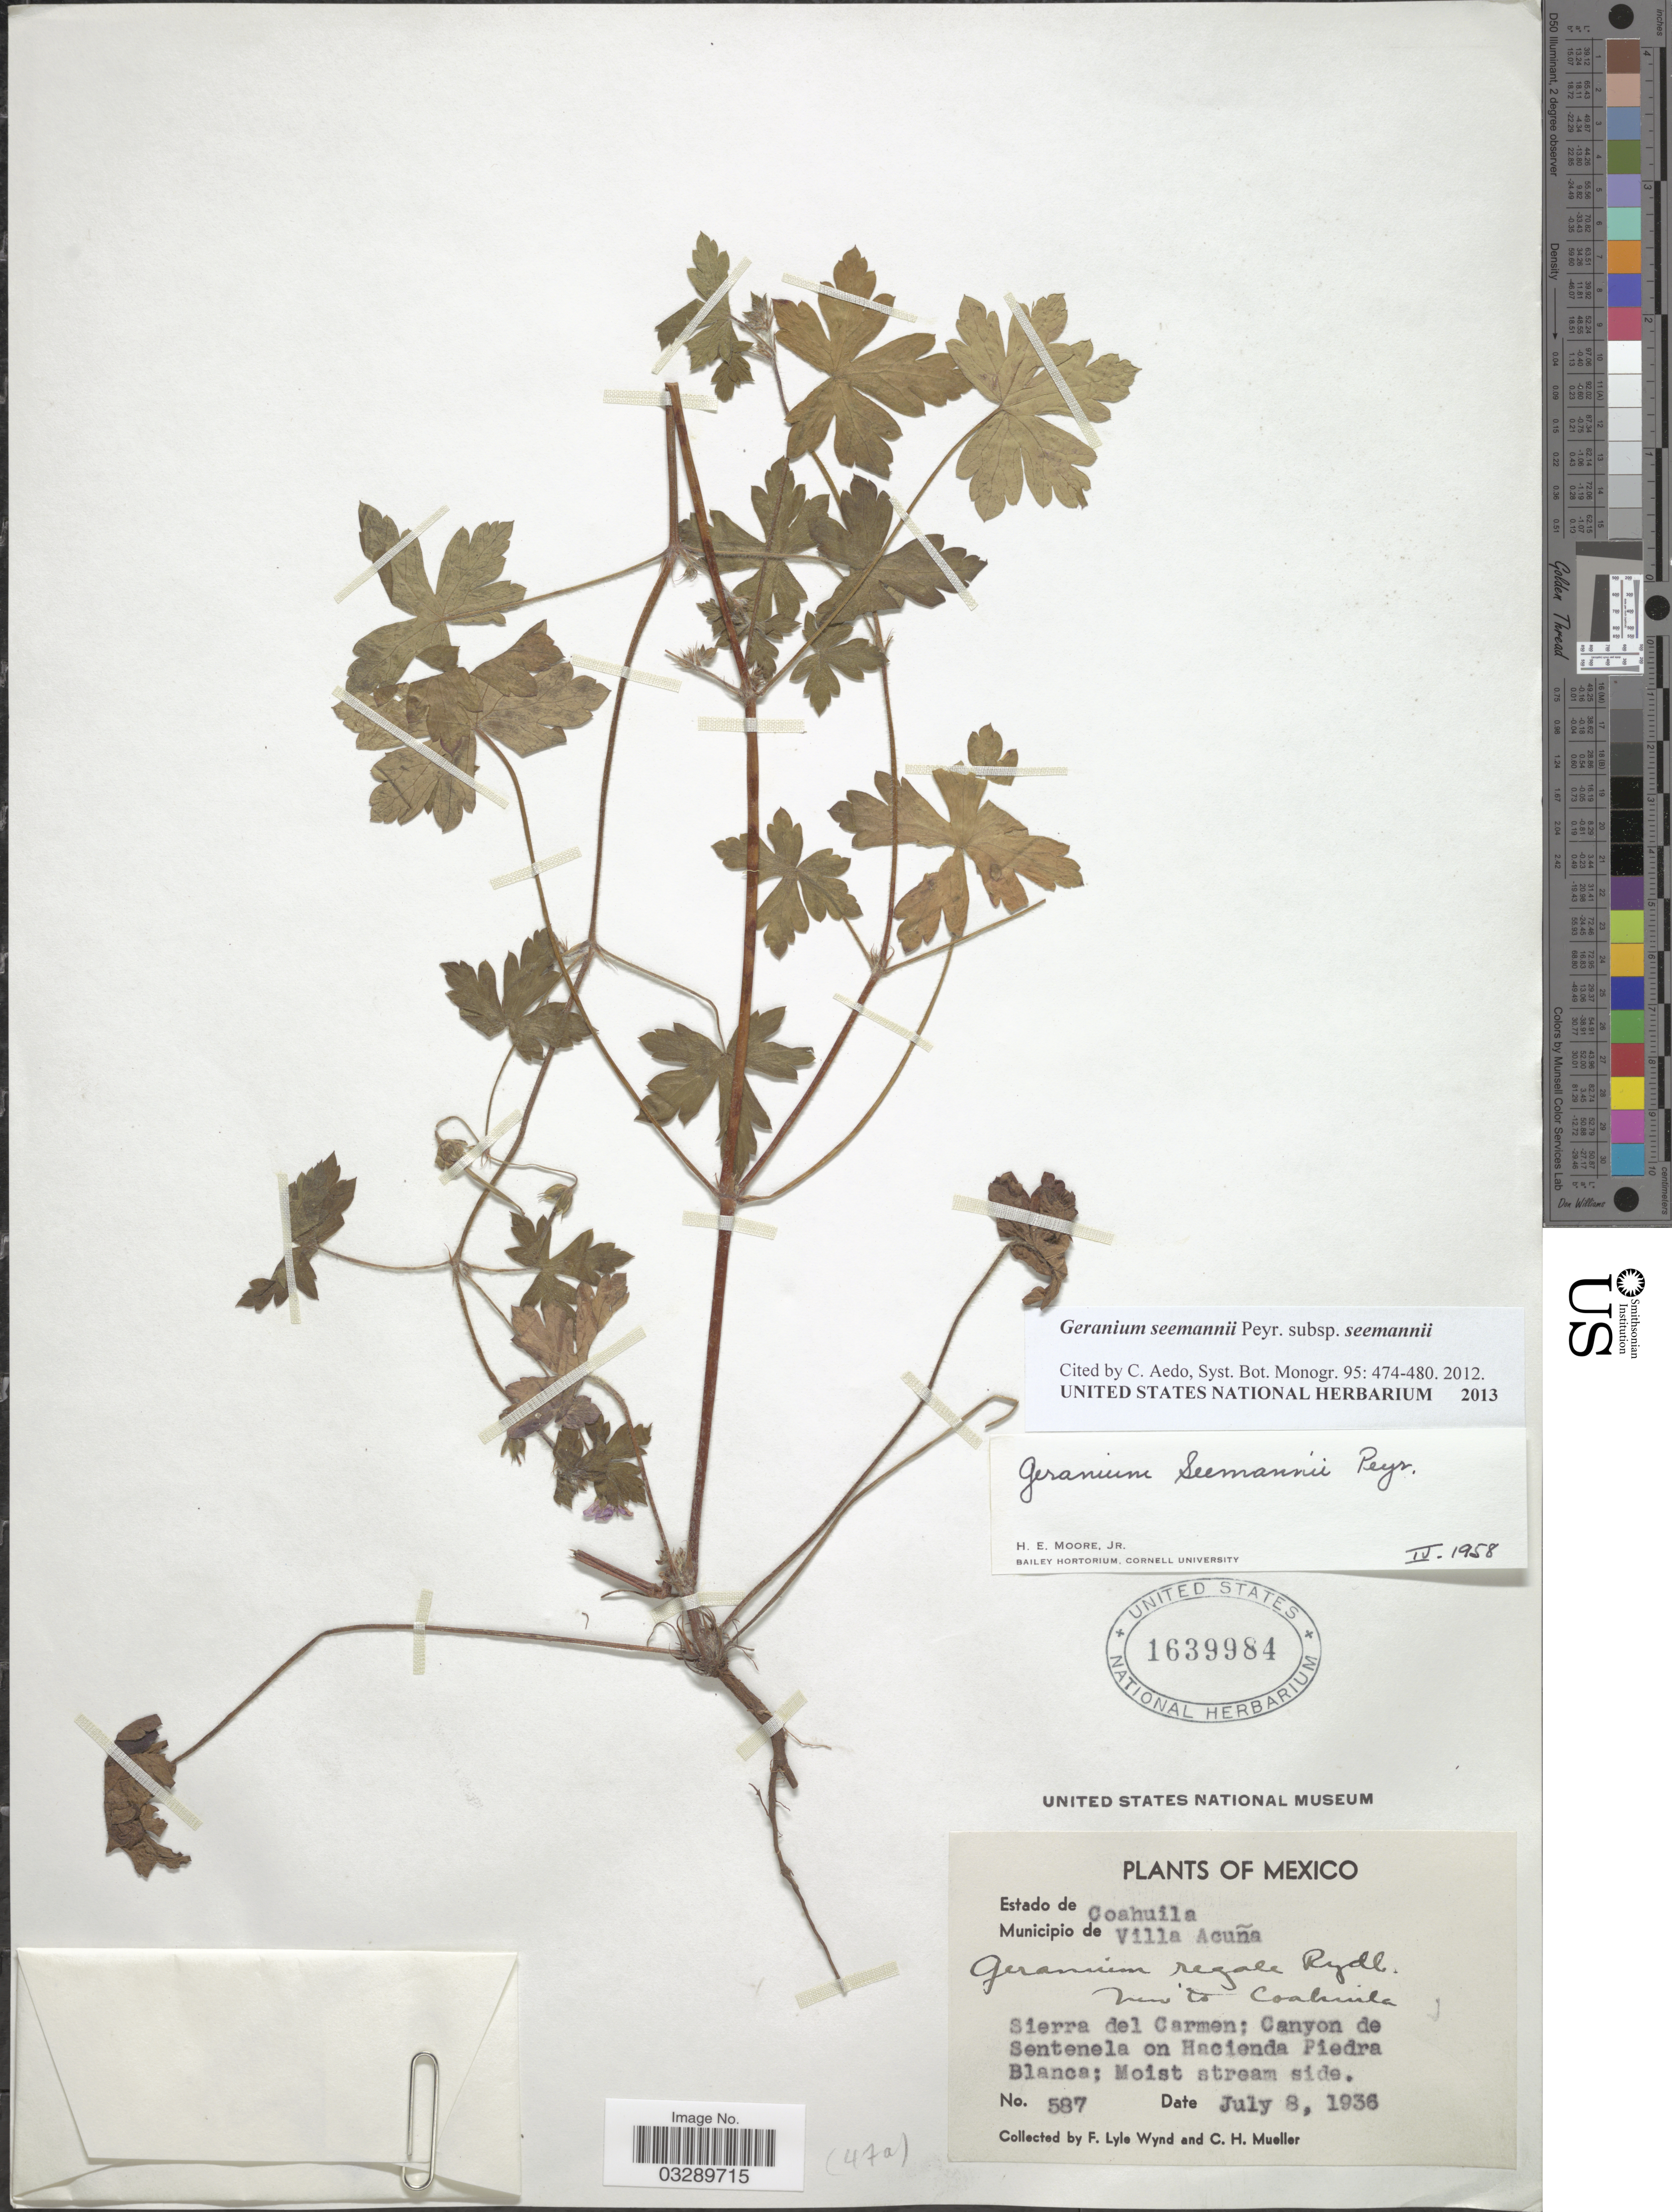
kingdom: Plantae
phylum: Tracheophyta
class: Magnoliopsida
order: Geraniales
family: Geraniaceae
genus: Geranium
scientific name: Geranium seemannii subsp. seemannii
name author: Peyr.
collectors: F. L. Wynd & C. H. Mueller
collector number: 587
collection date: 1936-07-08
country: Mexico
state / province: Coahuila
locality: Municipio de Villa Acuña, Sierra del Carmen; Canyon de Sentenela on Hacienda Piedra Blanca.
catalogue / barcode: US 1639984